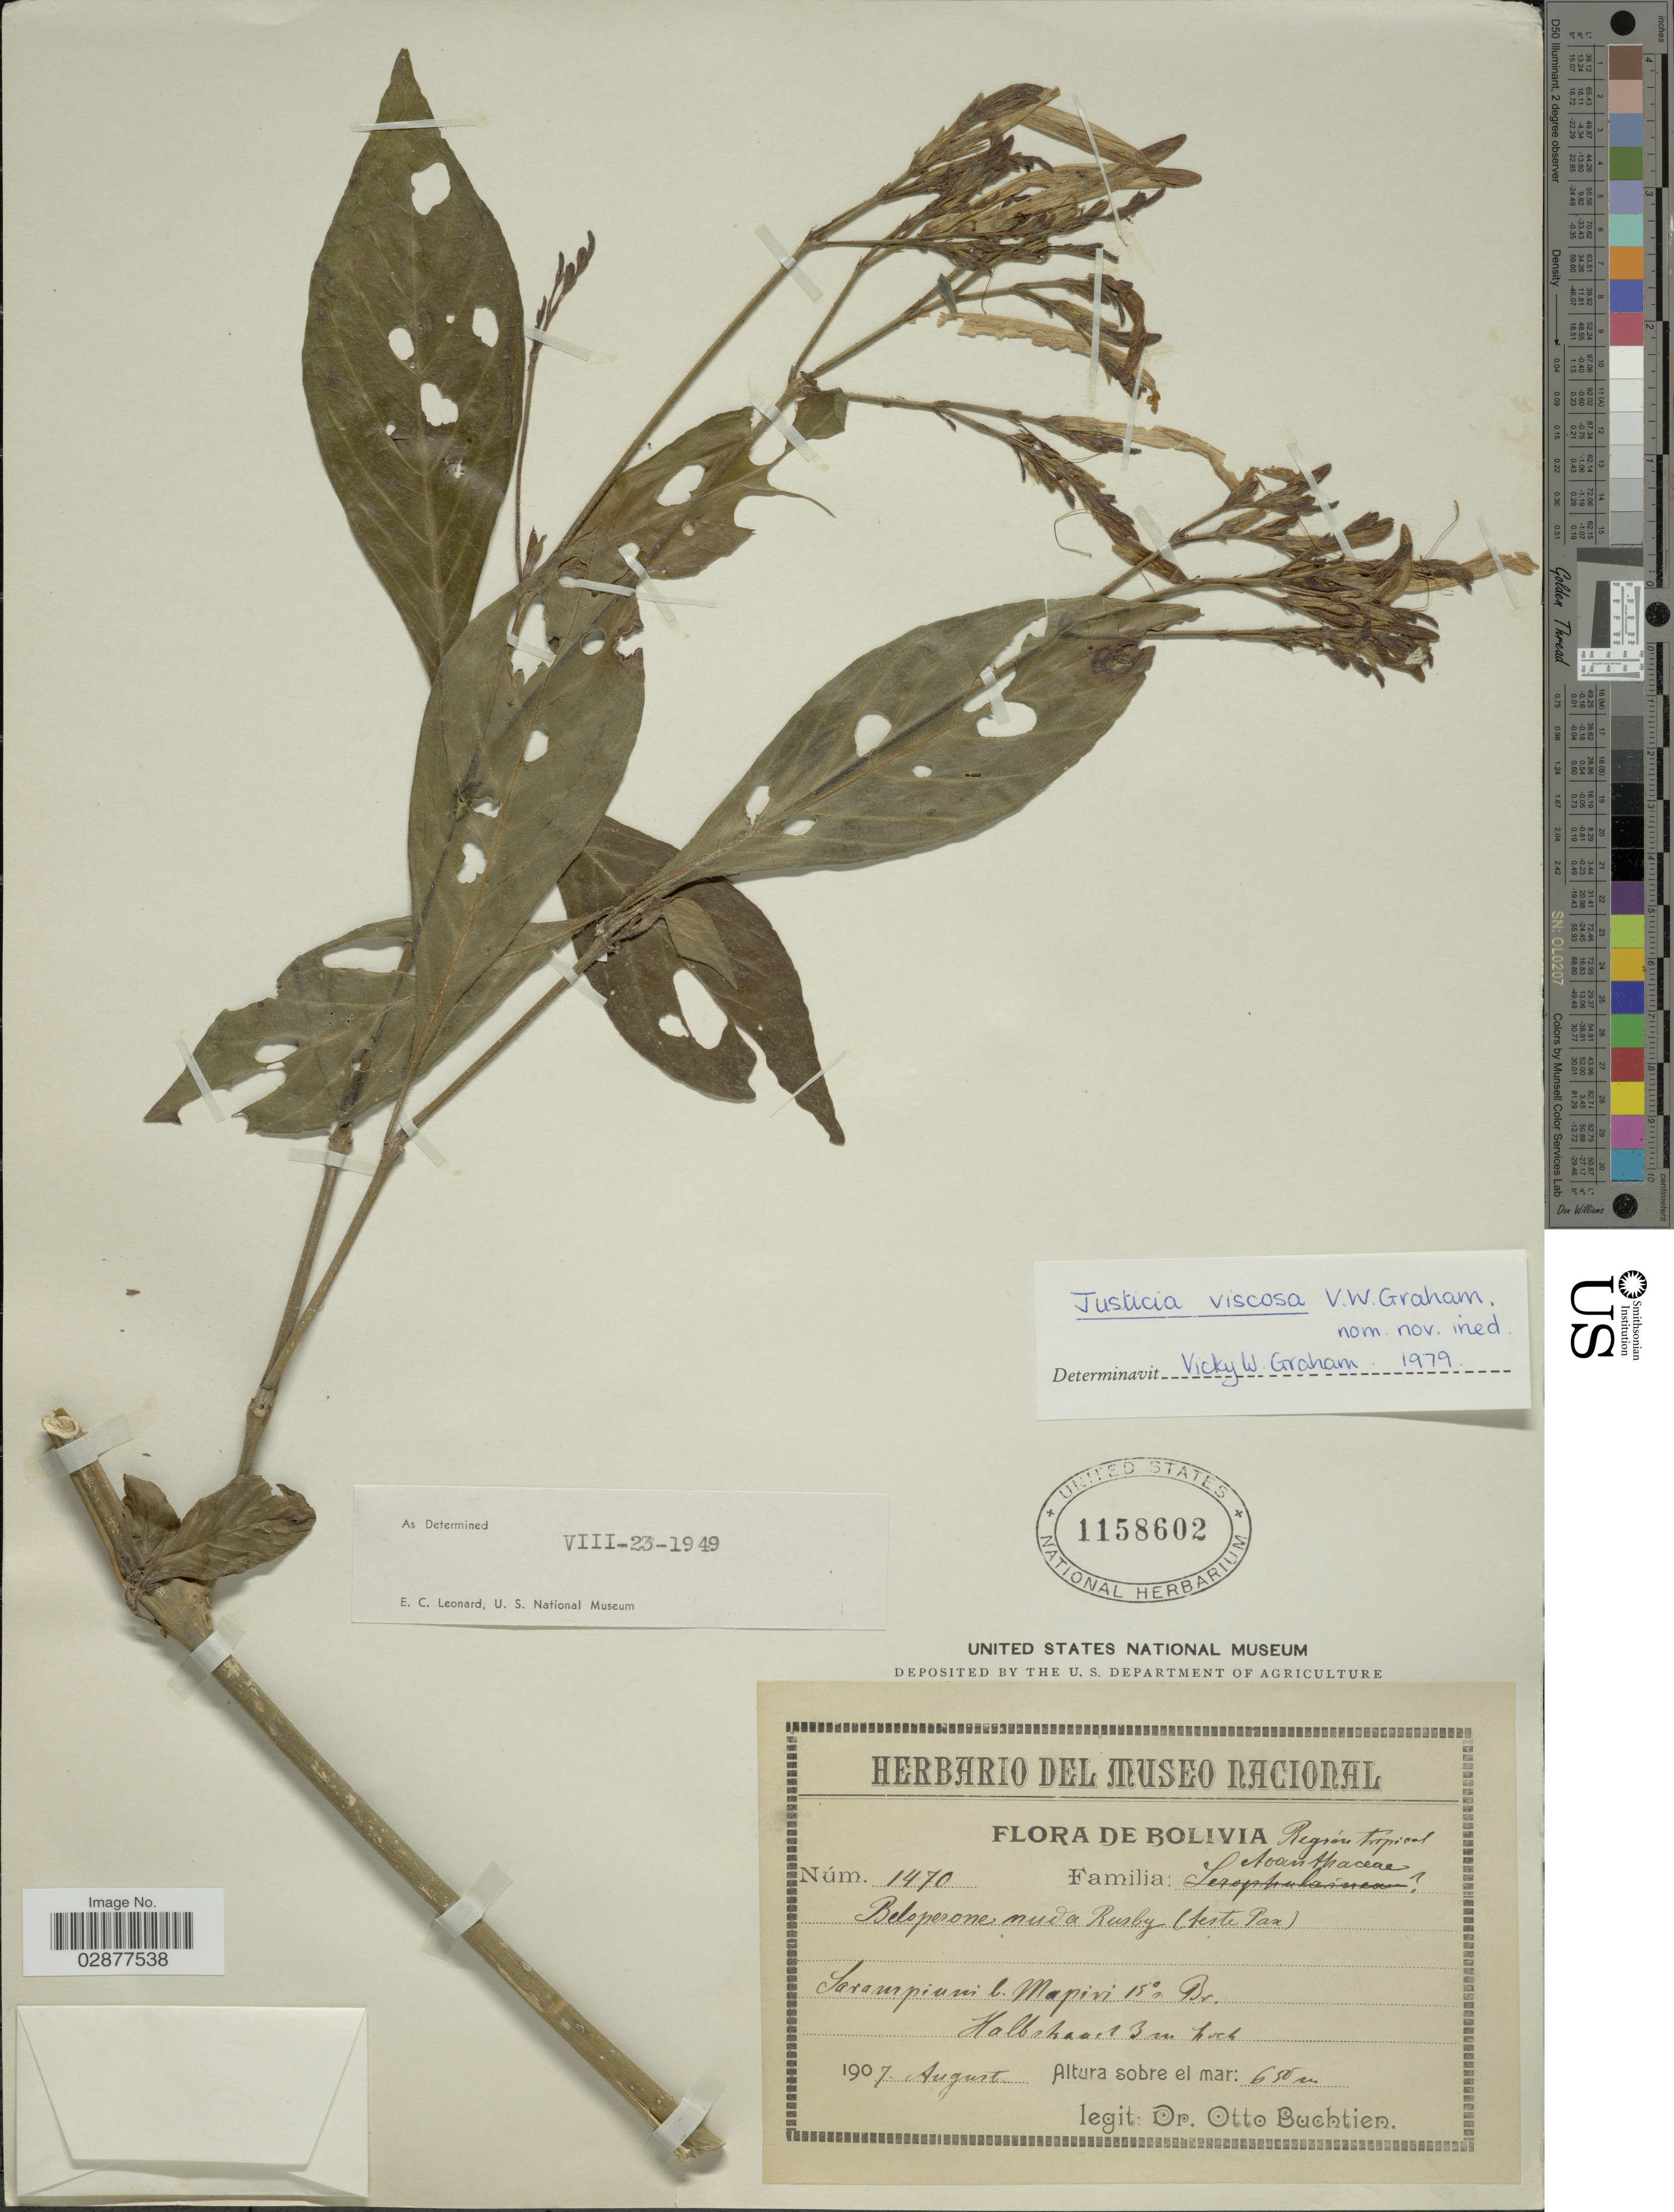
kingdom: Plantae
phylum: Tracheophyta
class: Magnoliopsida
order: Lamiales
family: Acanthaceae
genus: Justicia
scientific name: Justicia boliviensis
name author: (Bremek.) V.A.W. Graham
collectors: O. Buchtien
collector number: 1470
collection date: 1907-08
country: Bolivia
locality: Región tropical. Sarampiuni b. Mapiri 15° s. Br.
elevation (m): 650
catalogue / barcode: US 1158602